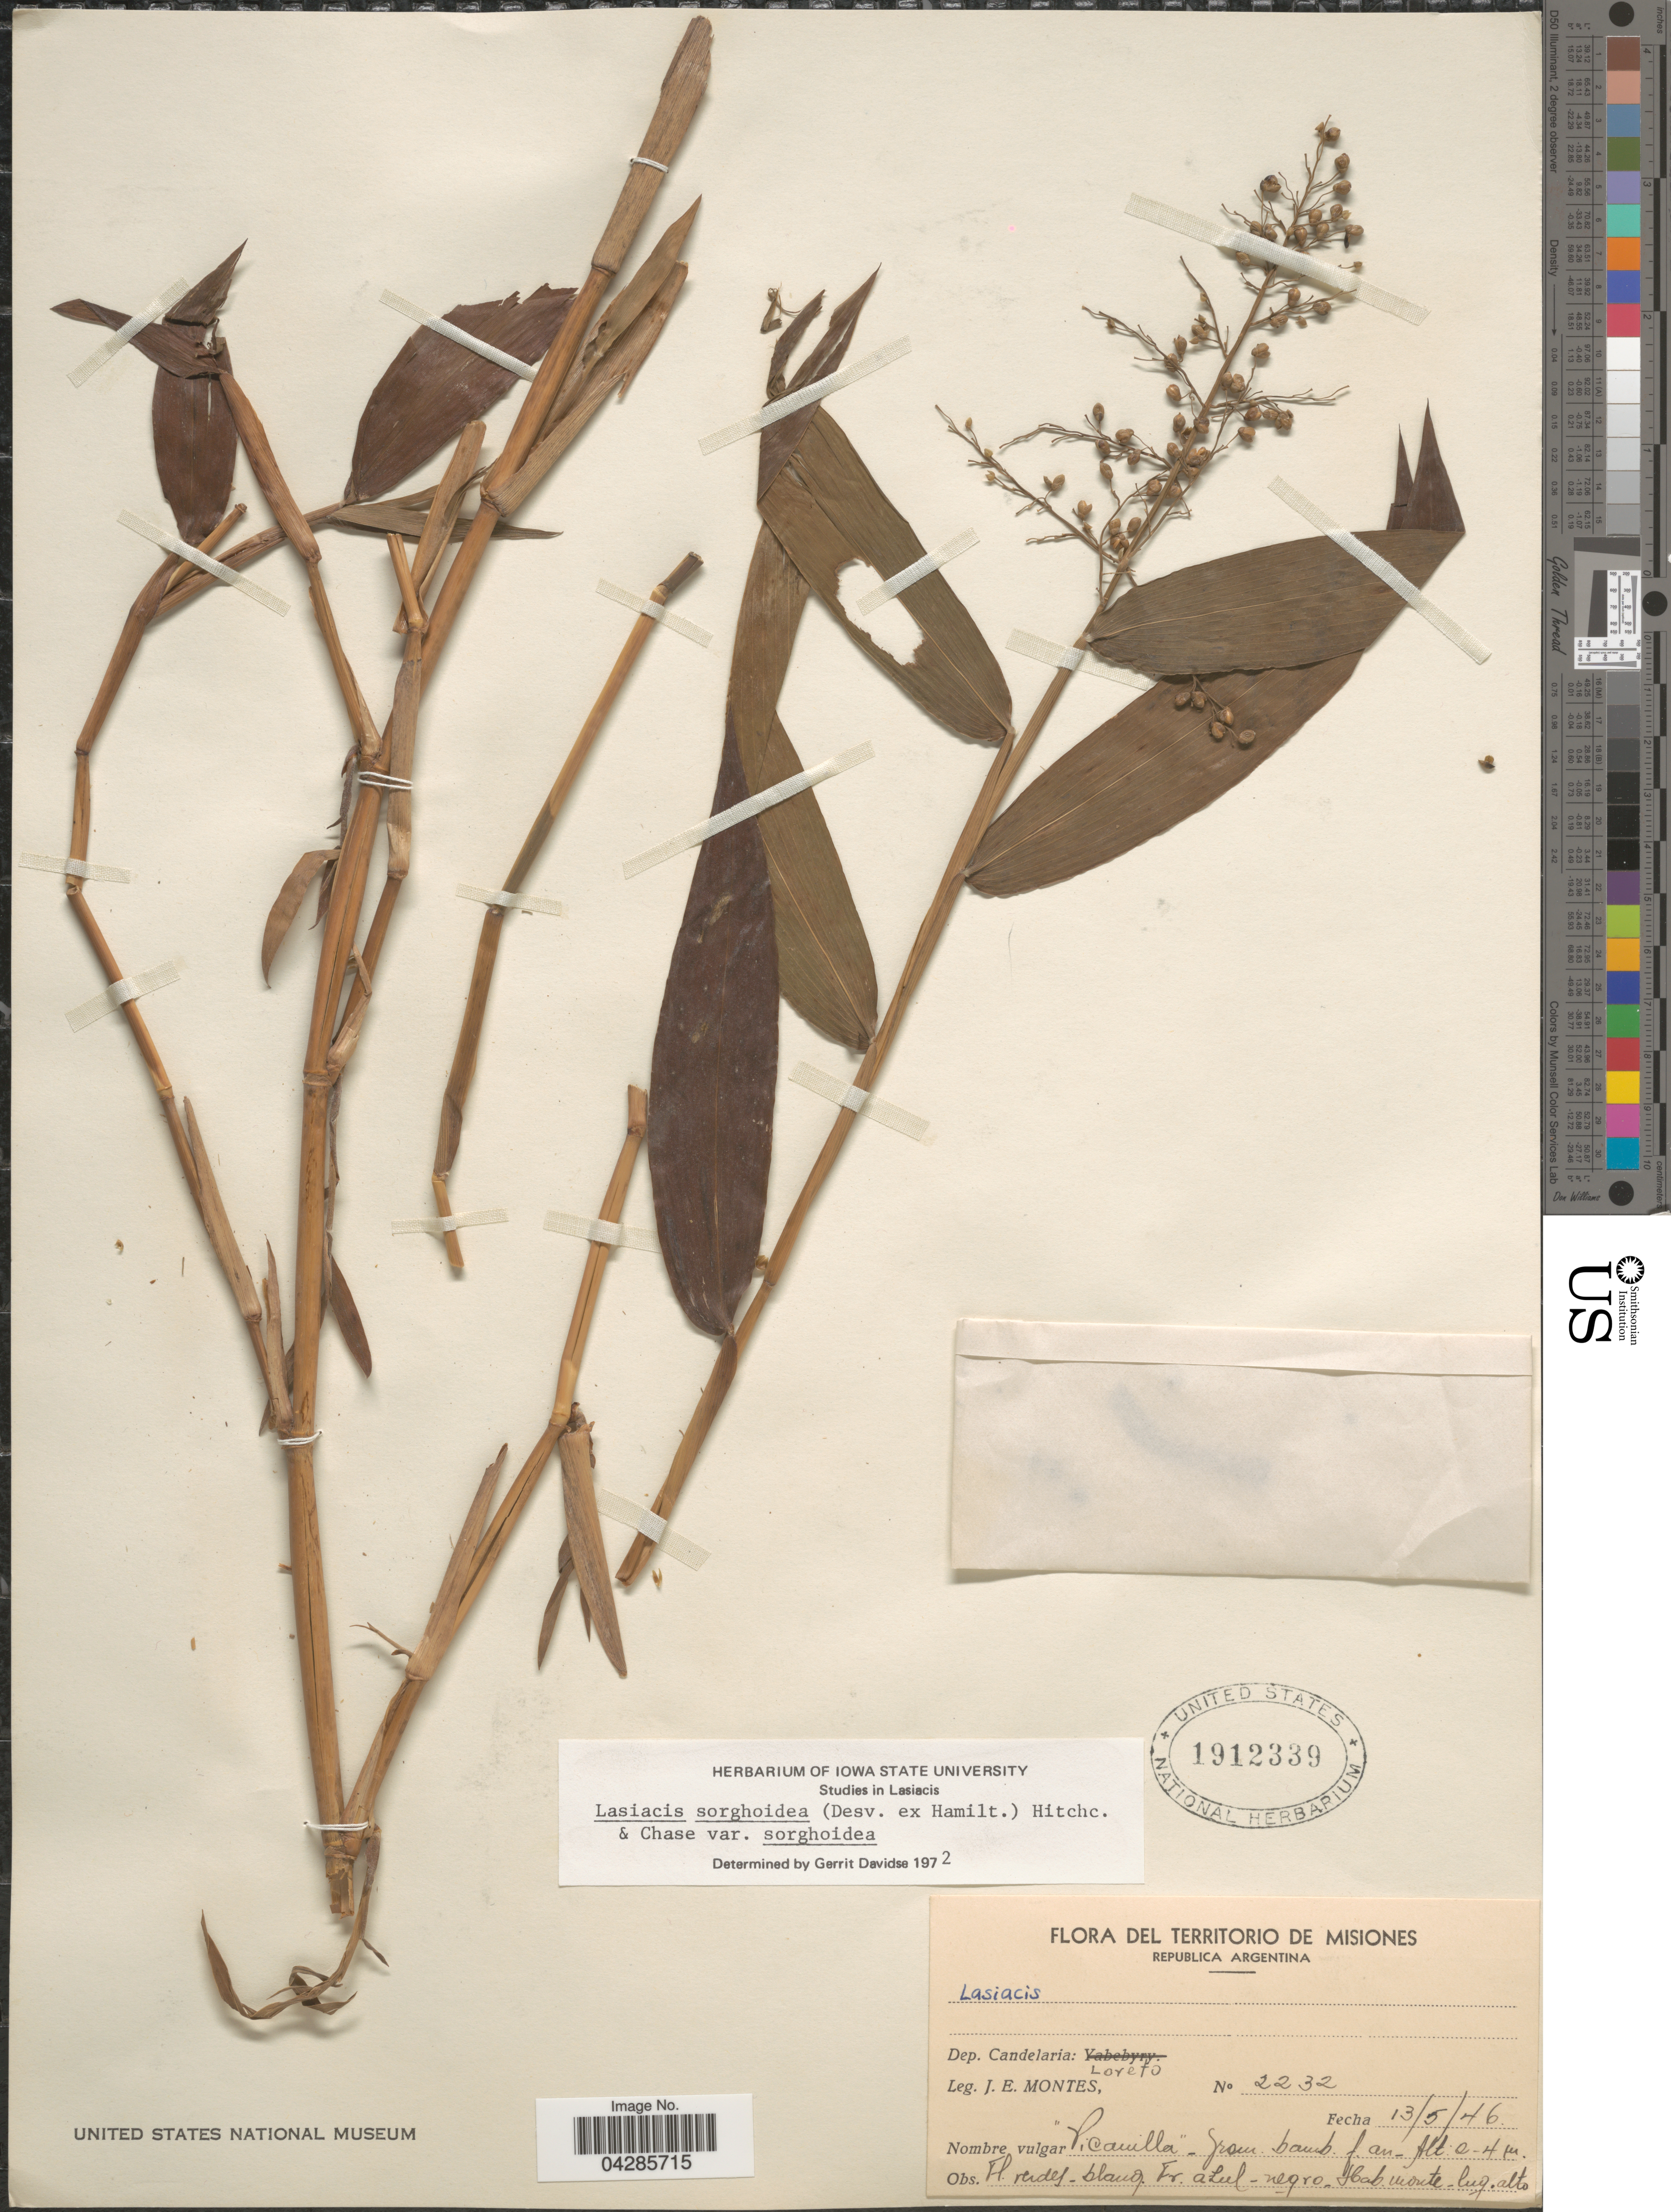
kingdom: Plantae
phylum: Tracheophyta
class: Liliopsida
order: Poales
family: Poaceae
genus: Lasiacis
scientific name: Lasiacis sorghoidea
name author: (Desv. ex Ham.) Hitchc. & Chase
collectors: J. E. Montes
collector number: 2232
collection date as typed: Transcribed d/m/y: 13/5/46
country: Argentina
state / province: Misiones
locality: Republica Argentina. Dep. Candelaria: Loreto.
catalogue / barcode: US 1912339